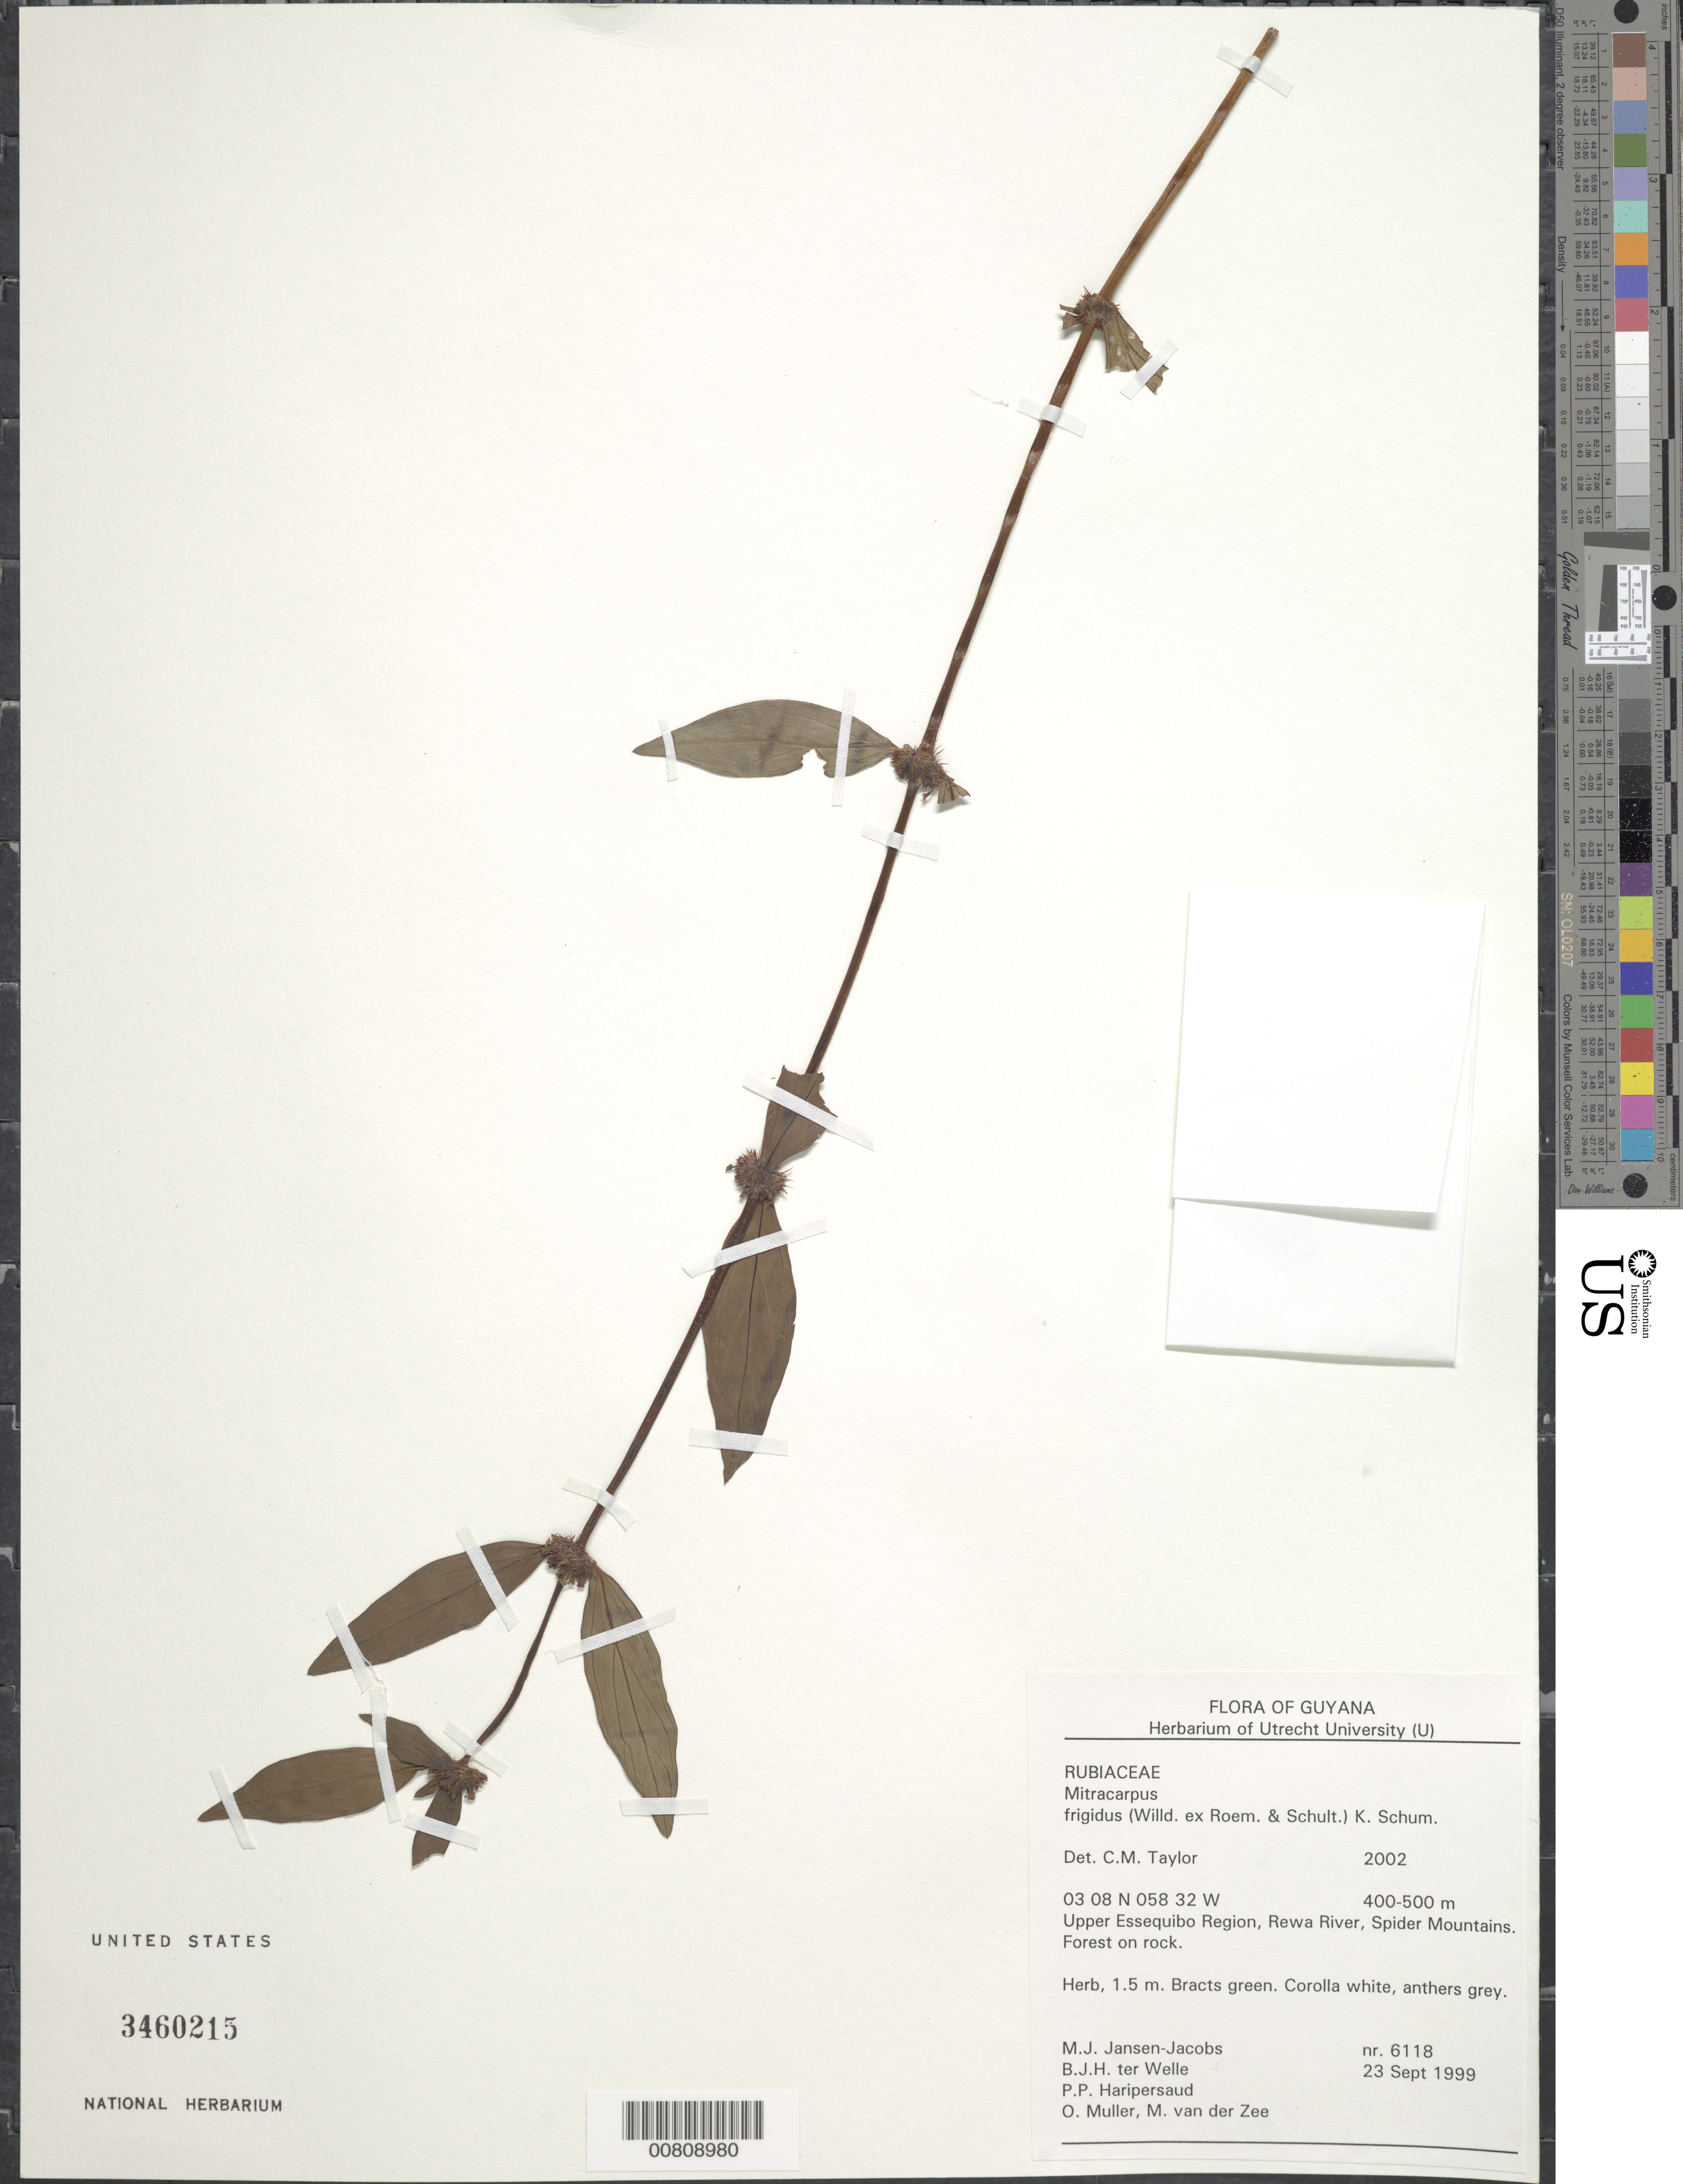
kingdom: Plantae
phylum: Tracheophyta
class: Magnoliopsida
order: Gentianales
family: Rubiaceae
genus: Mitracarpus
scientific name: Mitracarpus frigidus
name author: (Willd. ex Roem. & Schult.) K. Schum.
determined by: Taylor, Charlotte M.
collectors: M. J. Jansen-Jacobs, B. Welle, P. Haripersaud, O. Muller & M. van der Zee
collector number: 6118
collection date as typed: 23-Sep-99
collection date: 1999-09-23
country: Guyana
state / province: U. Takutu-U. Essequibo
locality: Rewa River, Spider Mts., Upper Essequibo Region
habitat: Forest on rock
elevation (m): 400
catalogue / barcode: US 3460215